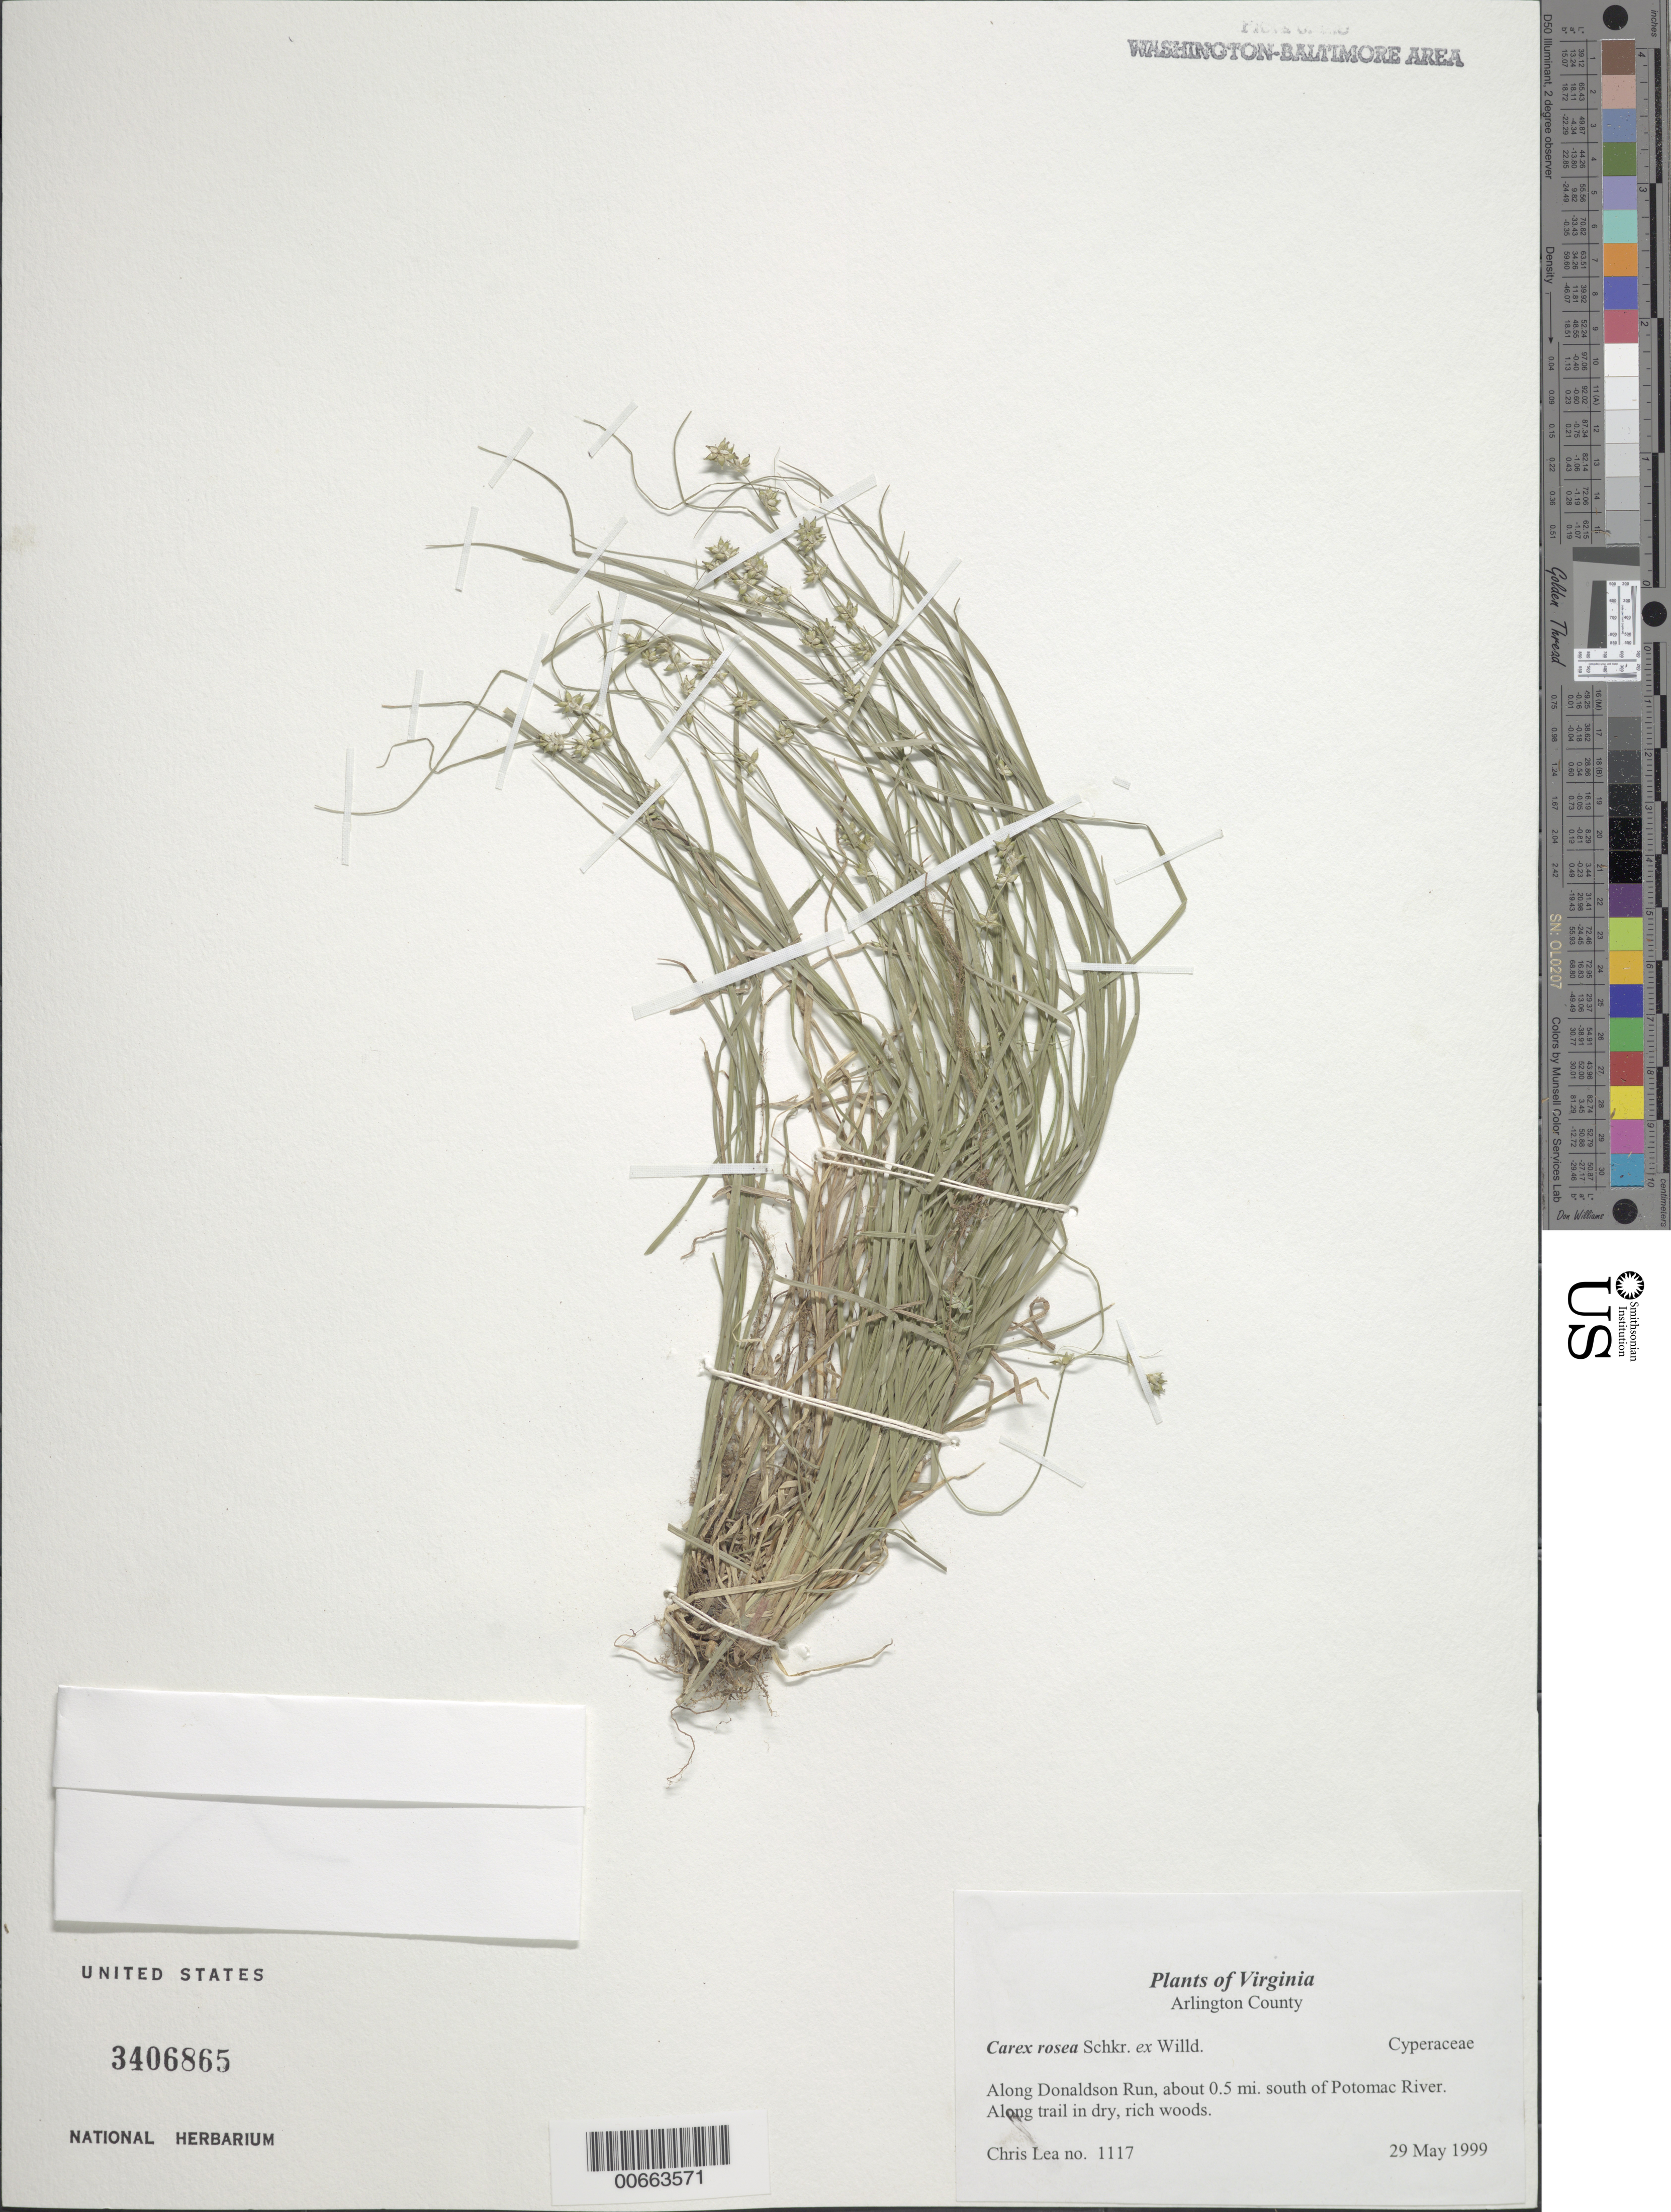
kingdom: Plantae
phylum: Tracheophyta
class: Liliopsida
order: Poales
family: Cyperaceae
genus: Carex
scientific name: Carex rosea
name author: Willd.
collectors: C. Lea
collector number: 1117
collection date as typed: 29 May 1999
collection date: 1999-05-29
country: United States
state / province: Virginia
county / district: Arlington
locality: Along Donaldson Run, about 0.5 mi. south of Potomac River.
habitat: Along trail in dry, rich woods.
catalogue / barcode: US 3406865